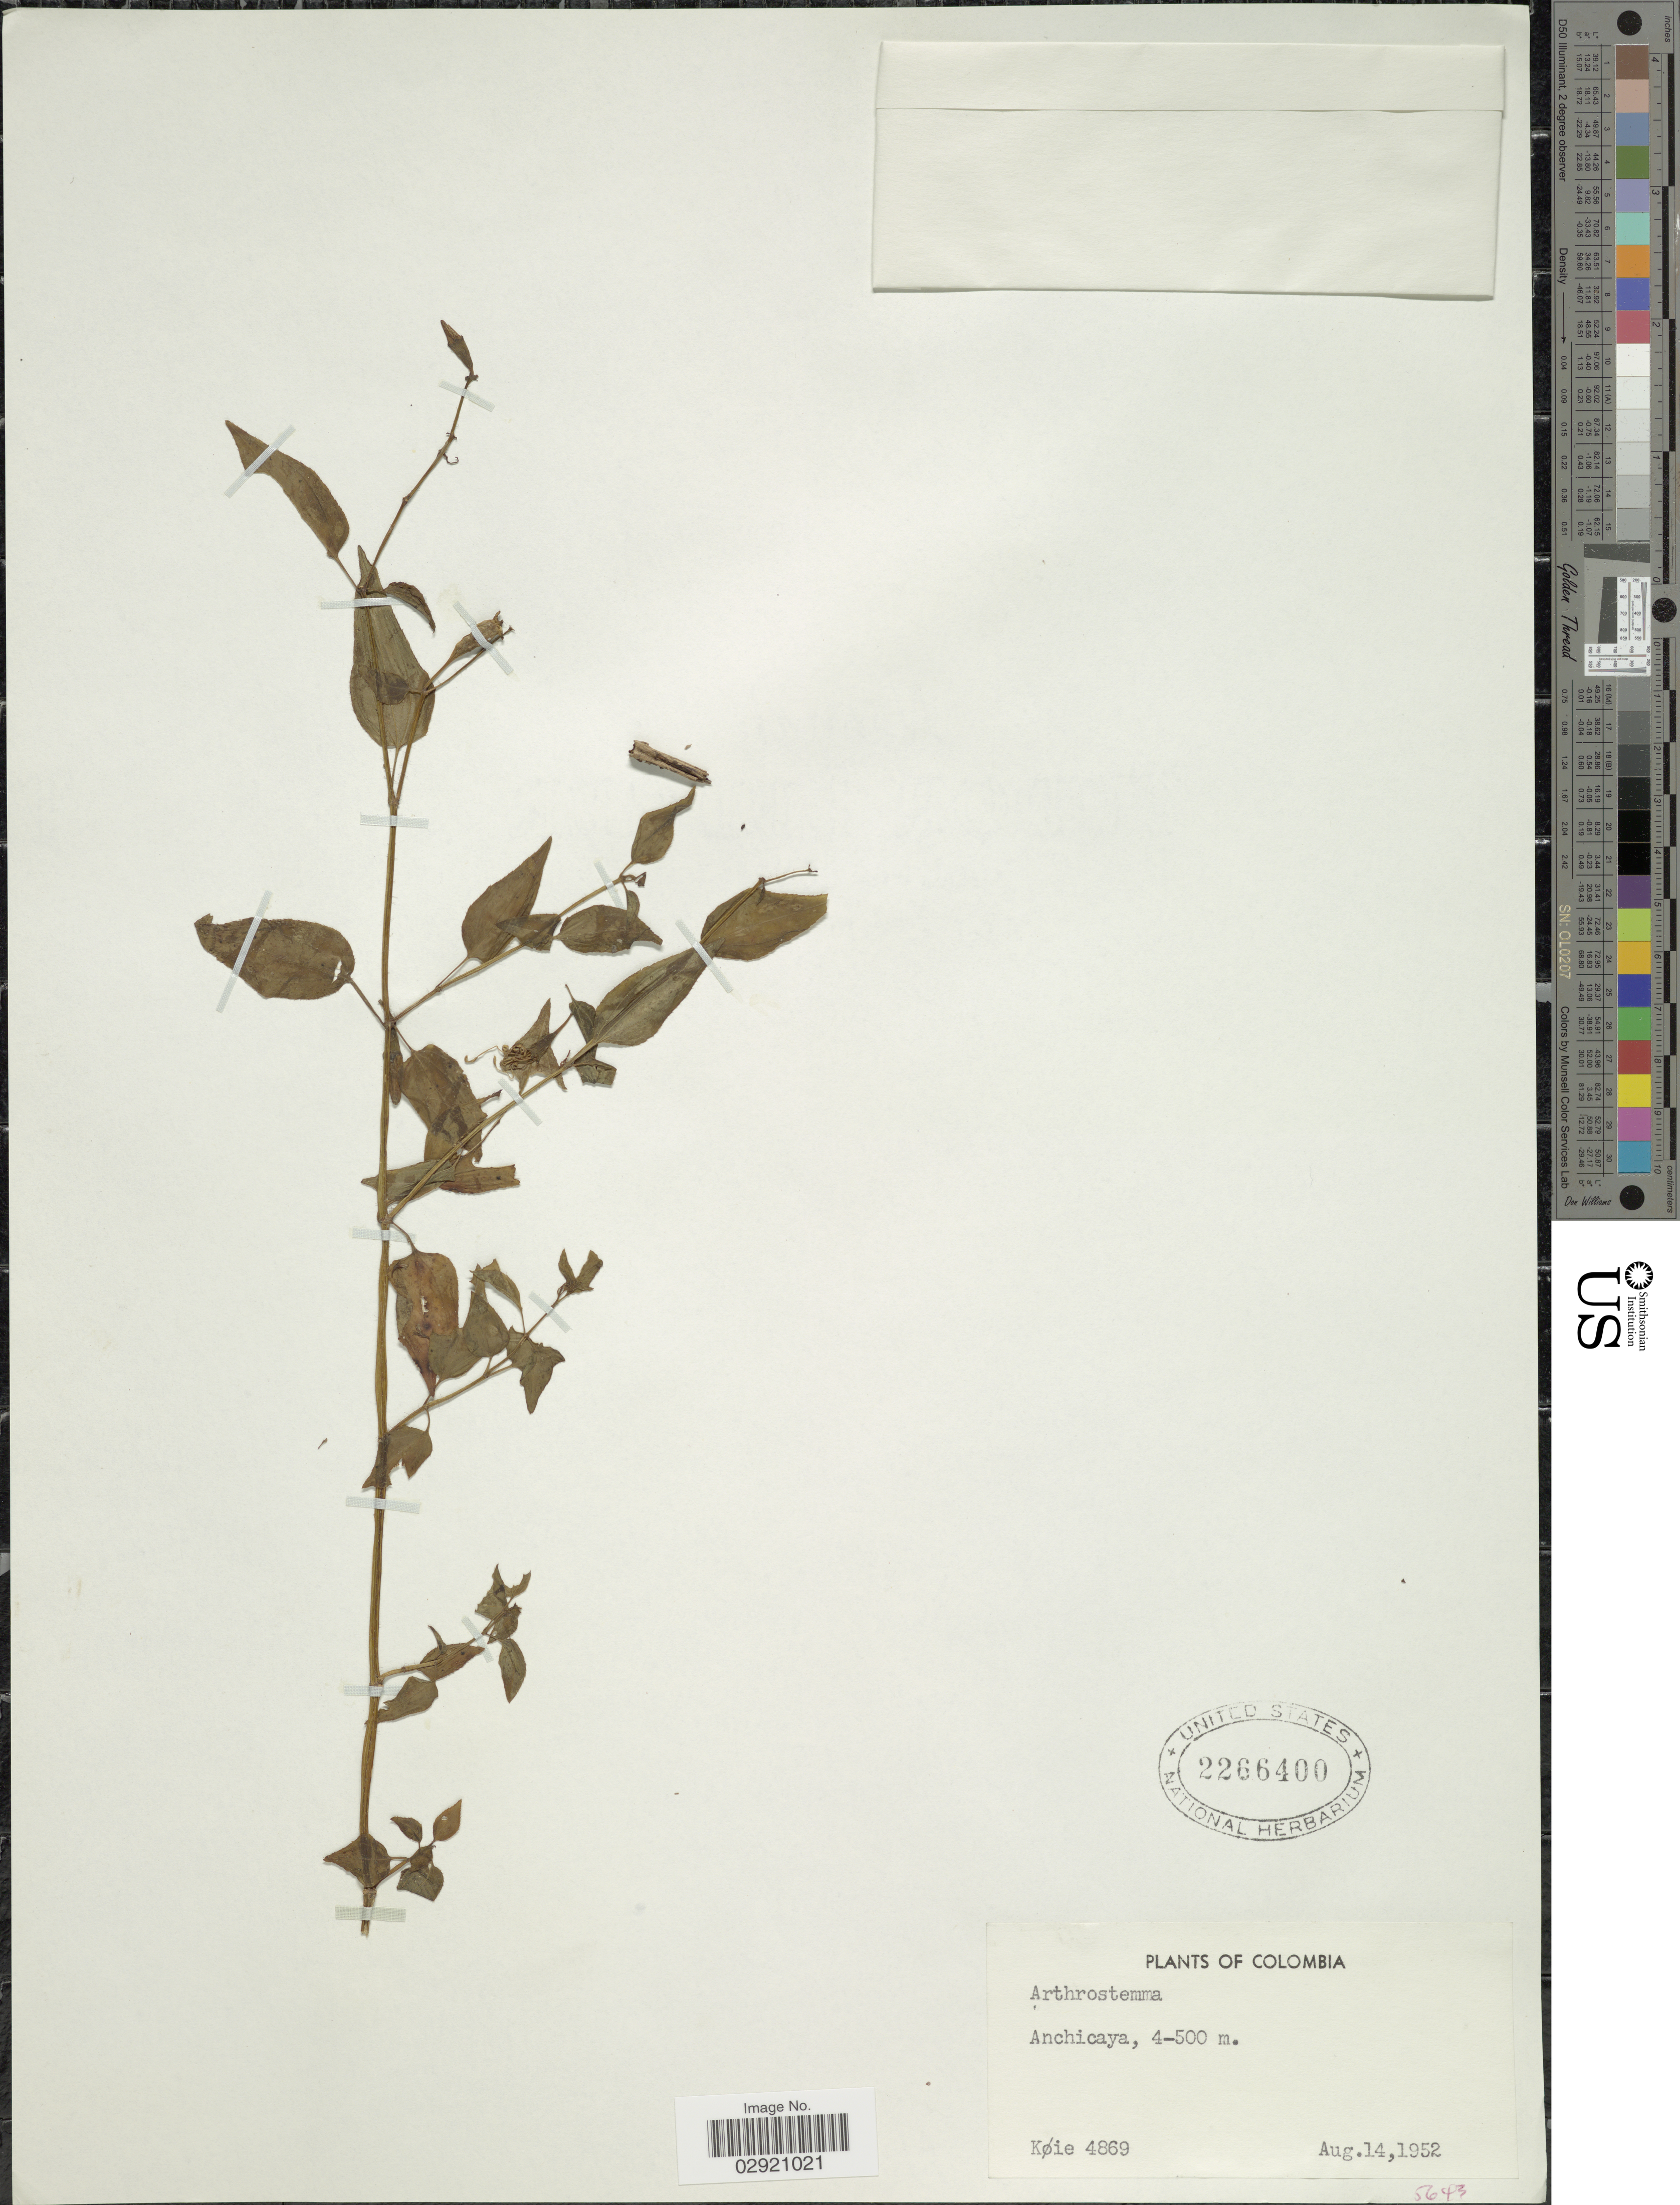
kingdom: Plantae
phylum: Tracheophyta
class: Magnoliopsida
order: Myrtales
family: Melastomataceae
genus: Arthrostemma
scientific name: Arthrostemma sp.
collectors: Køie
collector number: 4869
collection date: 1952-08-14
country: Colombia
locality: Anchicaya.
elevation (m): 400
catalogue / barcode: US 2266400